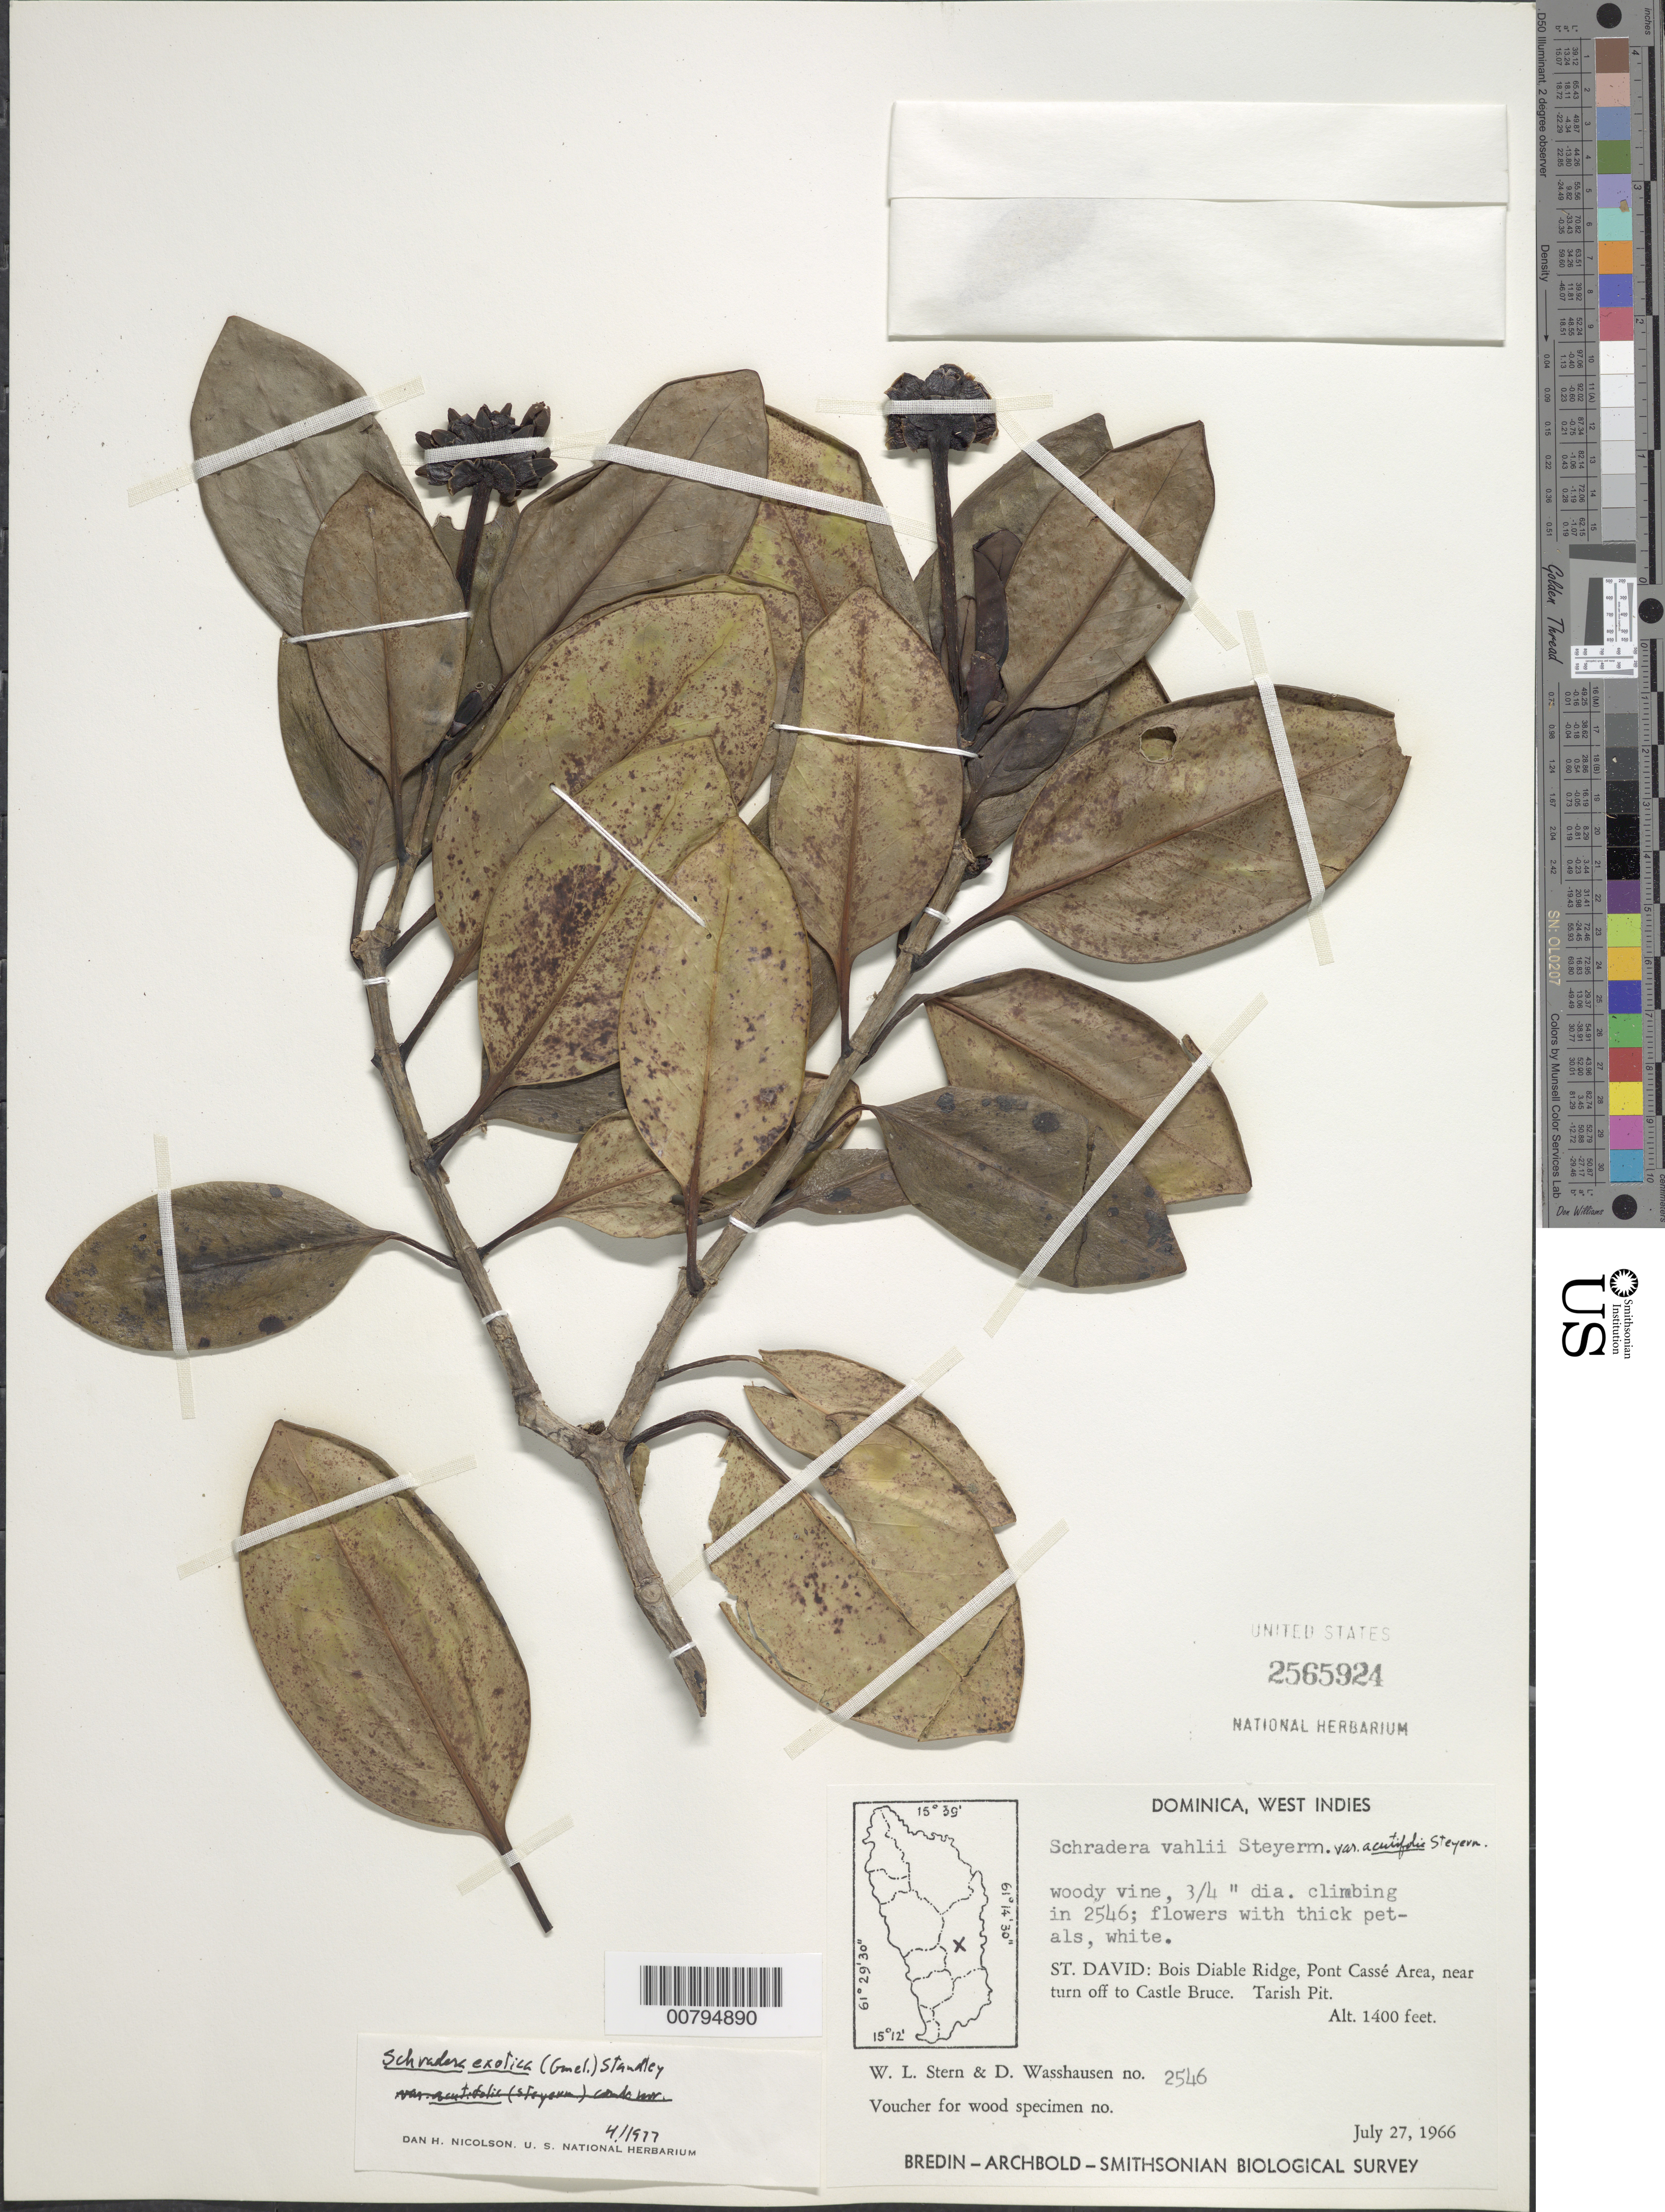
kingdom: Plantae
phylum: Tracheophyta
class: Magnoliopsida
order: Gentianales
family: Rubiaceae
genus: Schradera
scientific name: Schradera exotica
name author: (J.F. Gmel.) Standl.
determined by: Nicolson, Dan H.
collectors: W. L. Stern & D. C. Wasshausen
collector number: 2546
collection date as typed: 27 Jul 1966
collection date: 1966-07-27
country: Dominica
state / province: St. David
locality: Bois Diable Ridge, Pont Cassé Area, near turn off to Castle Bruce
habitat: Tarish Pit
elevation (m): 427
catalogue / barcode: US 2565924